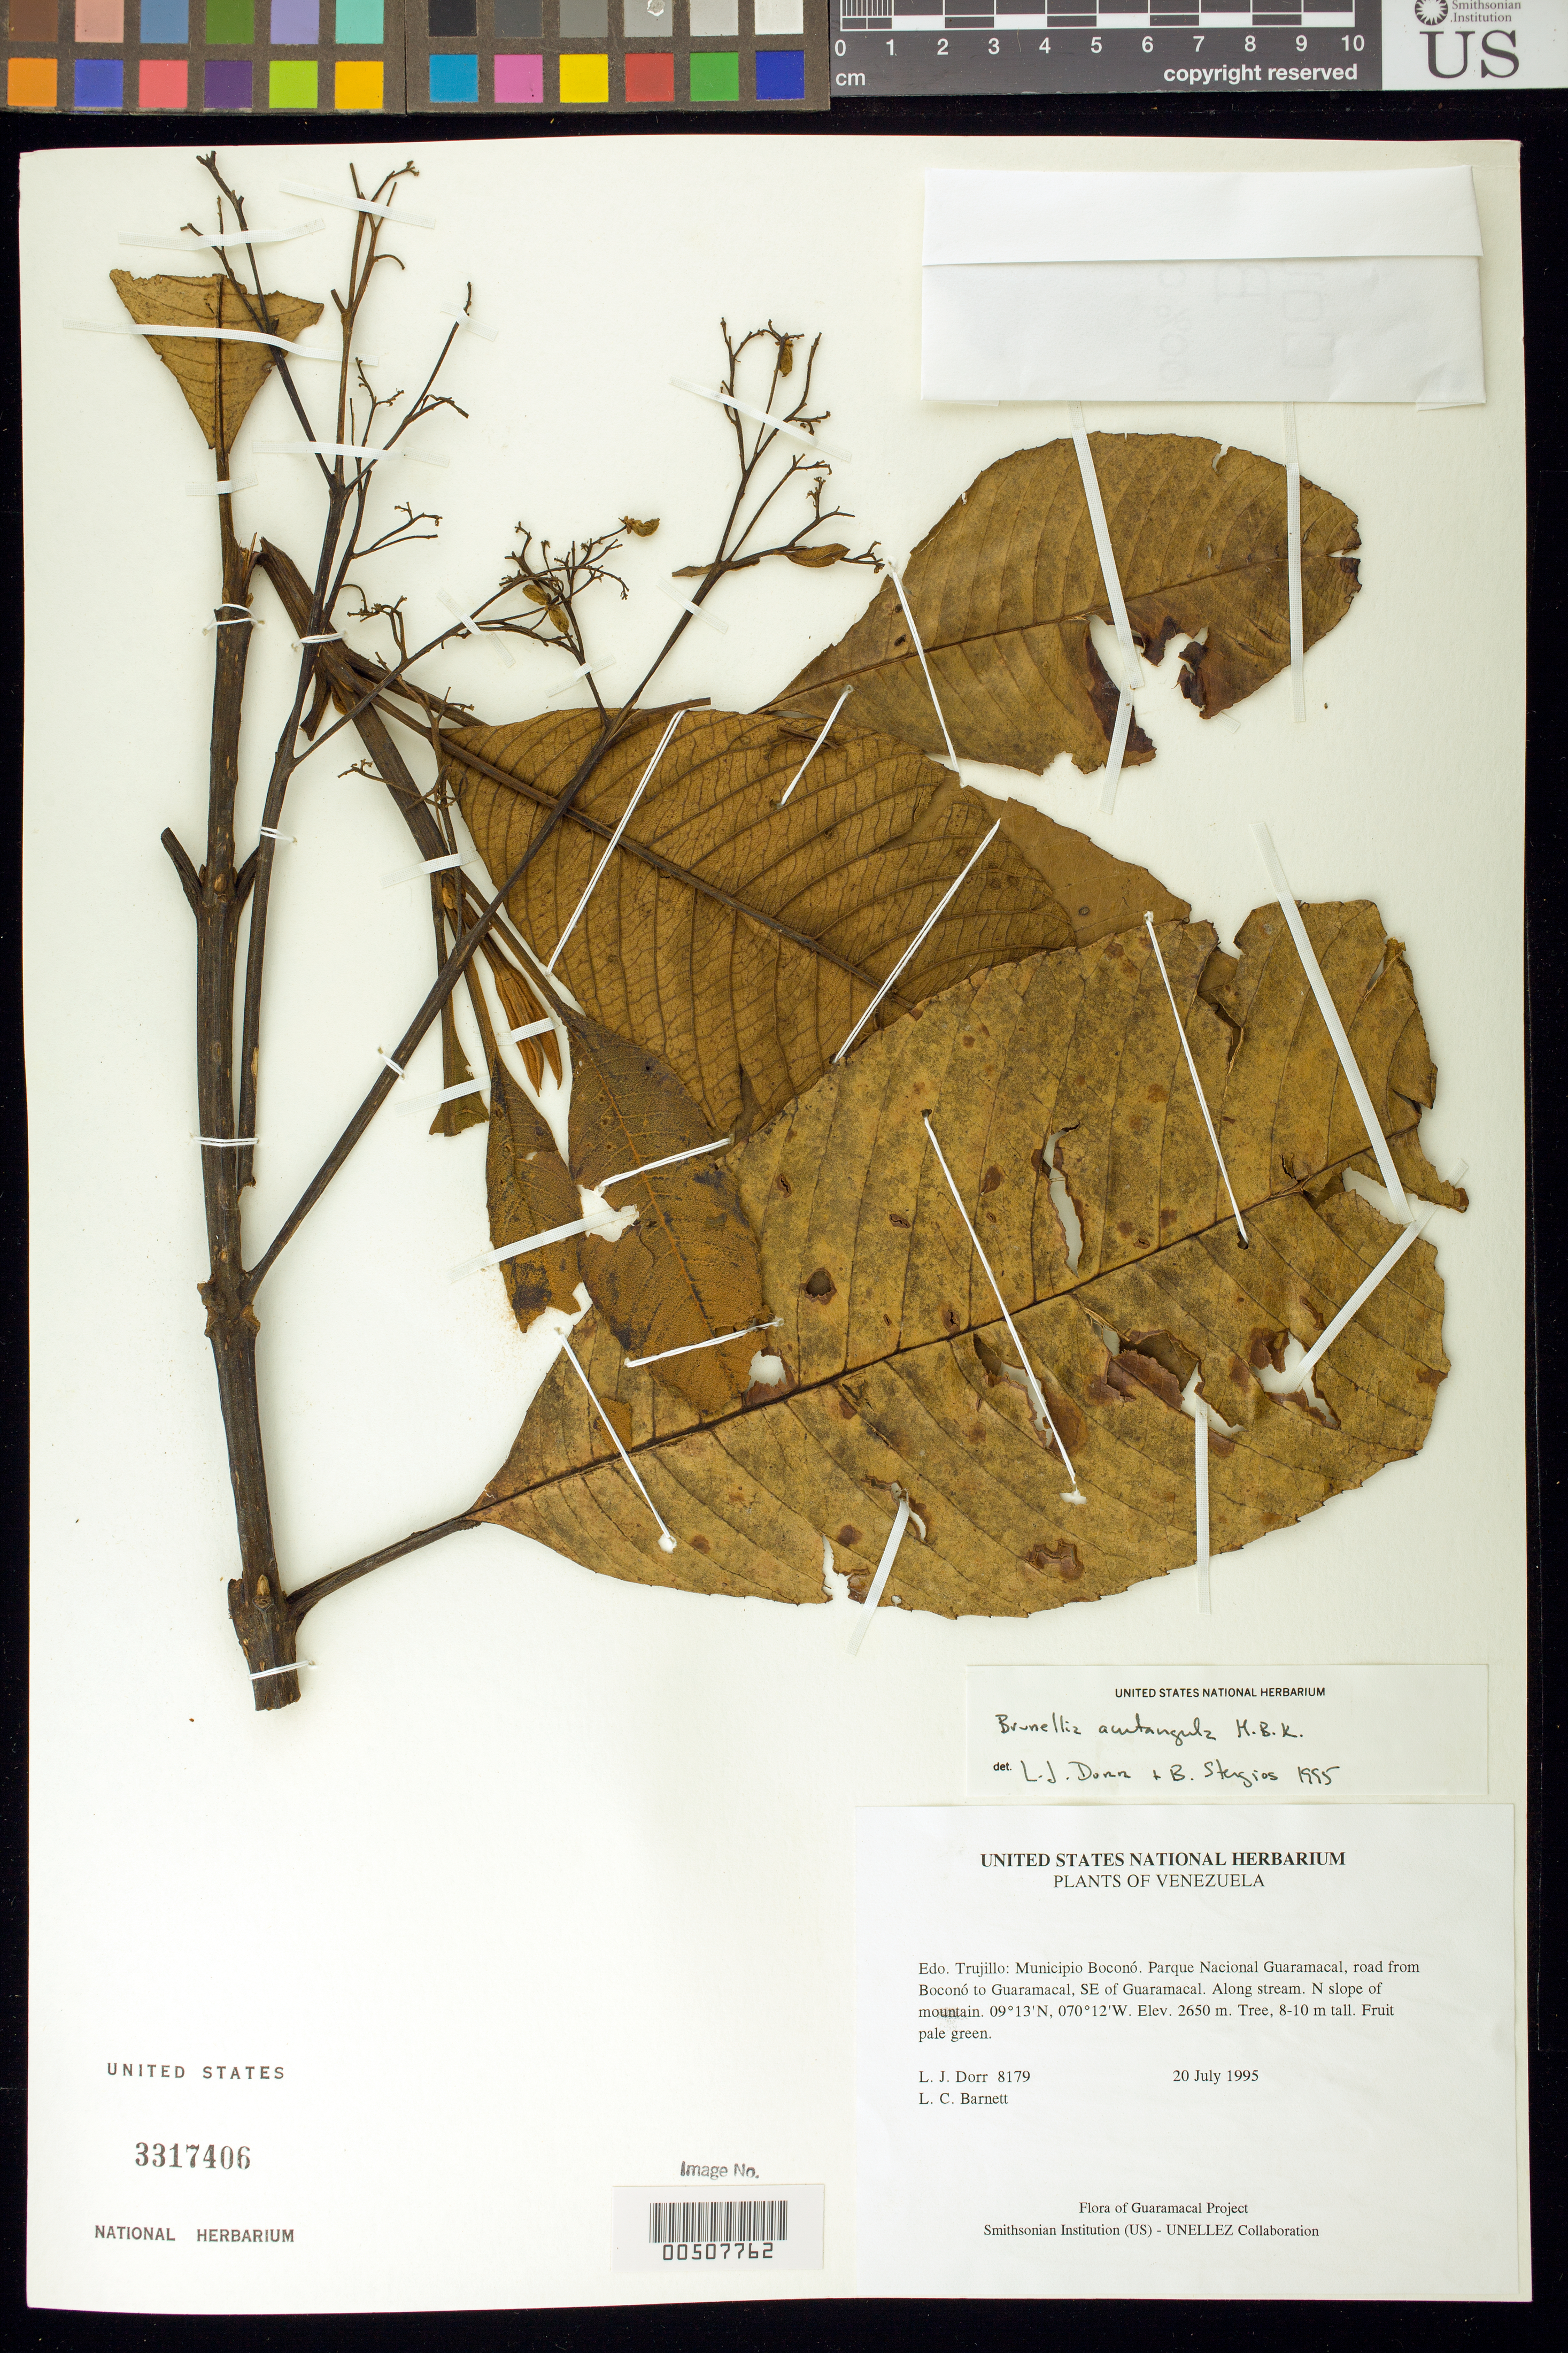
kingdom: Plantae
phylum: Tracheophyta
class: Magnoliopsida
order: Oxalidales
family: Brunelliaceae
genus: Brunellia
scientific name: Brunellia acutangula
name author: Humb. & Bonpl.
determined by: Dorr, L. J.; Stergios, B. G.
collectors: L. J. Dorr & L. C. Barnett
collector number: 8179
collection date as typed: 20 Jul 1995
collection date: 1995-07-20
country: Venezuela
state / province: Trujillo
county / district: Boconó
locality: Parque Nacional Guaramacal, road from Boconó to Guaramacal, SE of Guaramacal. Along stream. N slope of mountain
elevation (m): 2650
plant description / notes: K, MO, PORT, US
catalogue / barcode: US 3317406